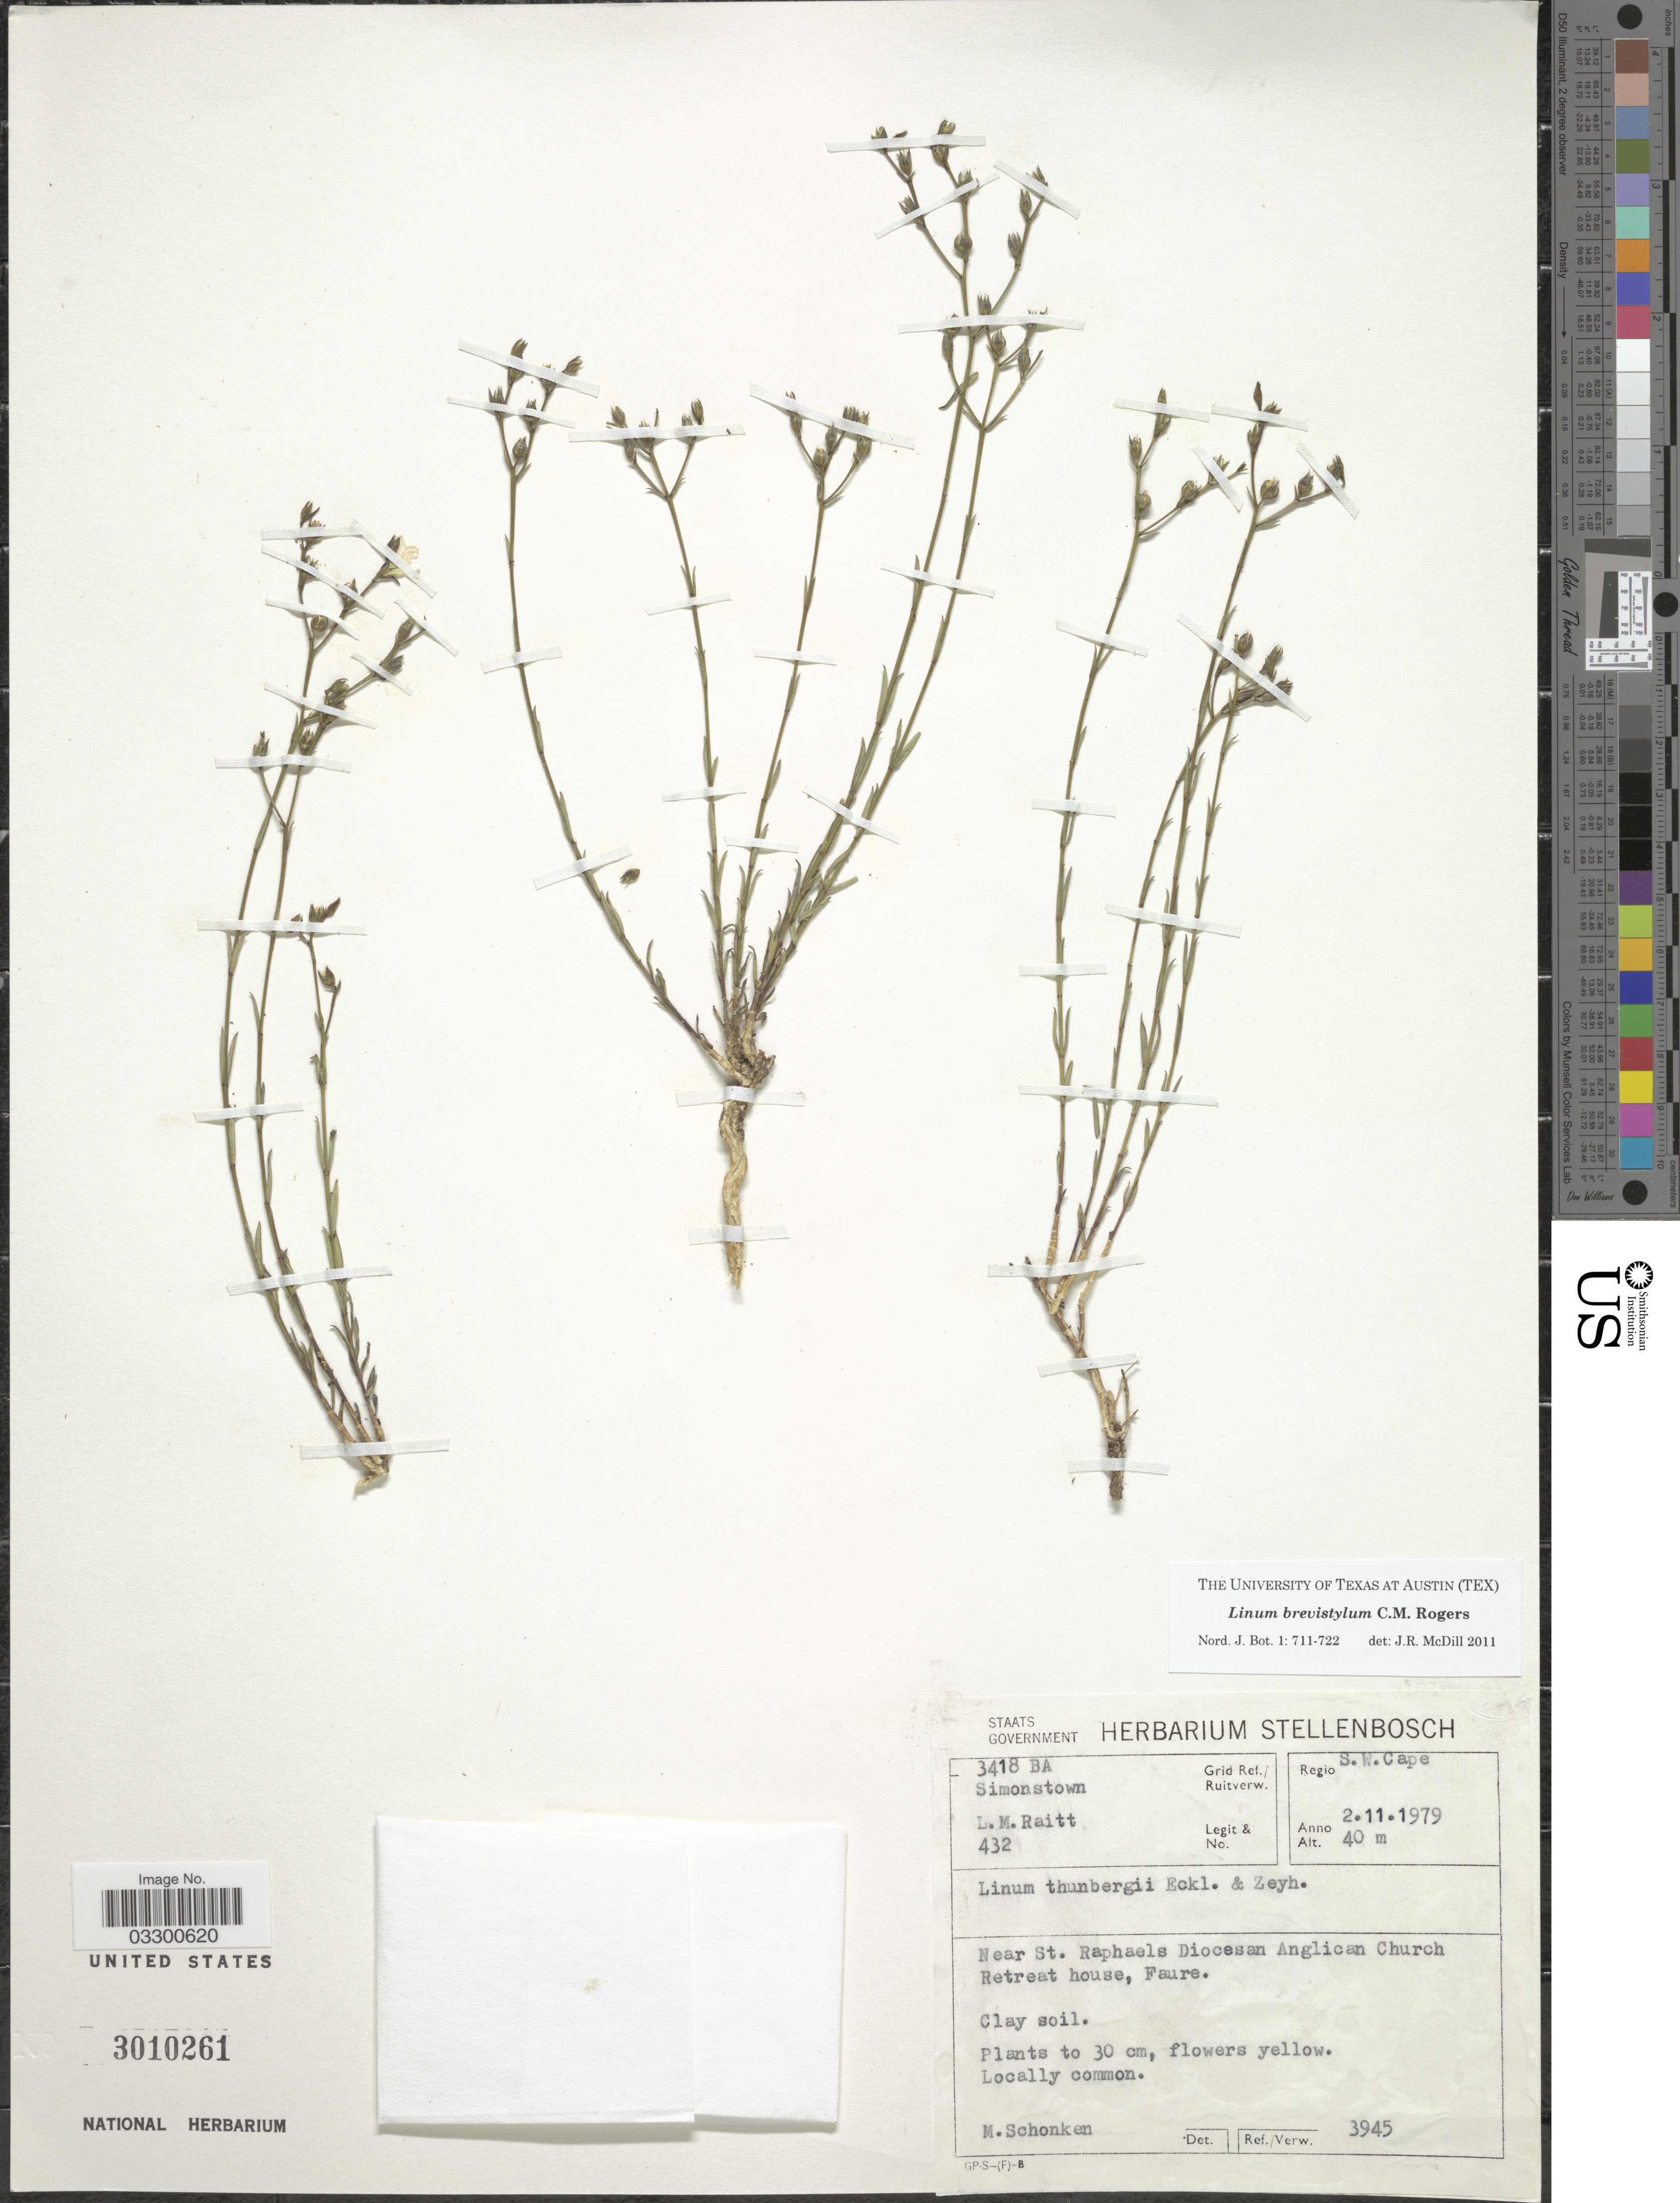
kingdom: Plantae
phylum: Tracheophyta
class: Magnoliopsida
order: Malpighiales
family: Linaceae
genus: Linum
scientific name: Linum brevistylum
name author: C.M. Rogers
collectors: L. Raitt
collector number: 432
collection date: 1979-11-02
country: South Africa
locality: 3418 BA Simonstown Grid Ref./ Ruitverw. Regio S. W. Cape. Near St. Raphaels Diocesan Anglican Church Retreat house, Faure.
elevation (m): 40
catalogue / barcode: US 3010261